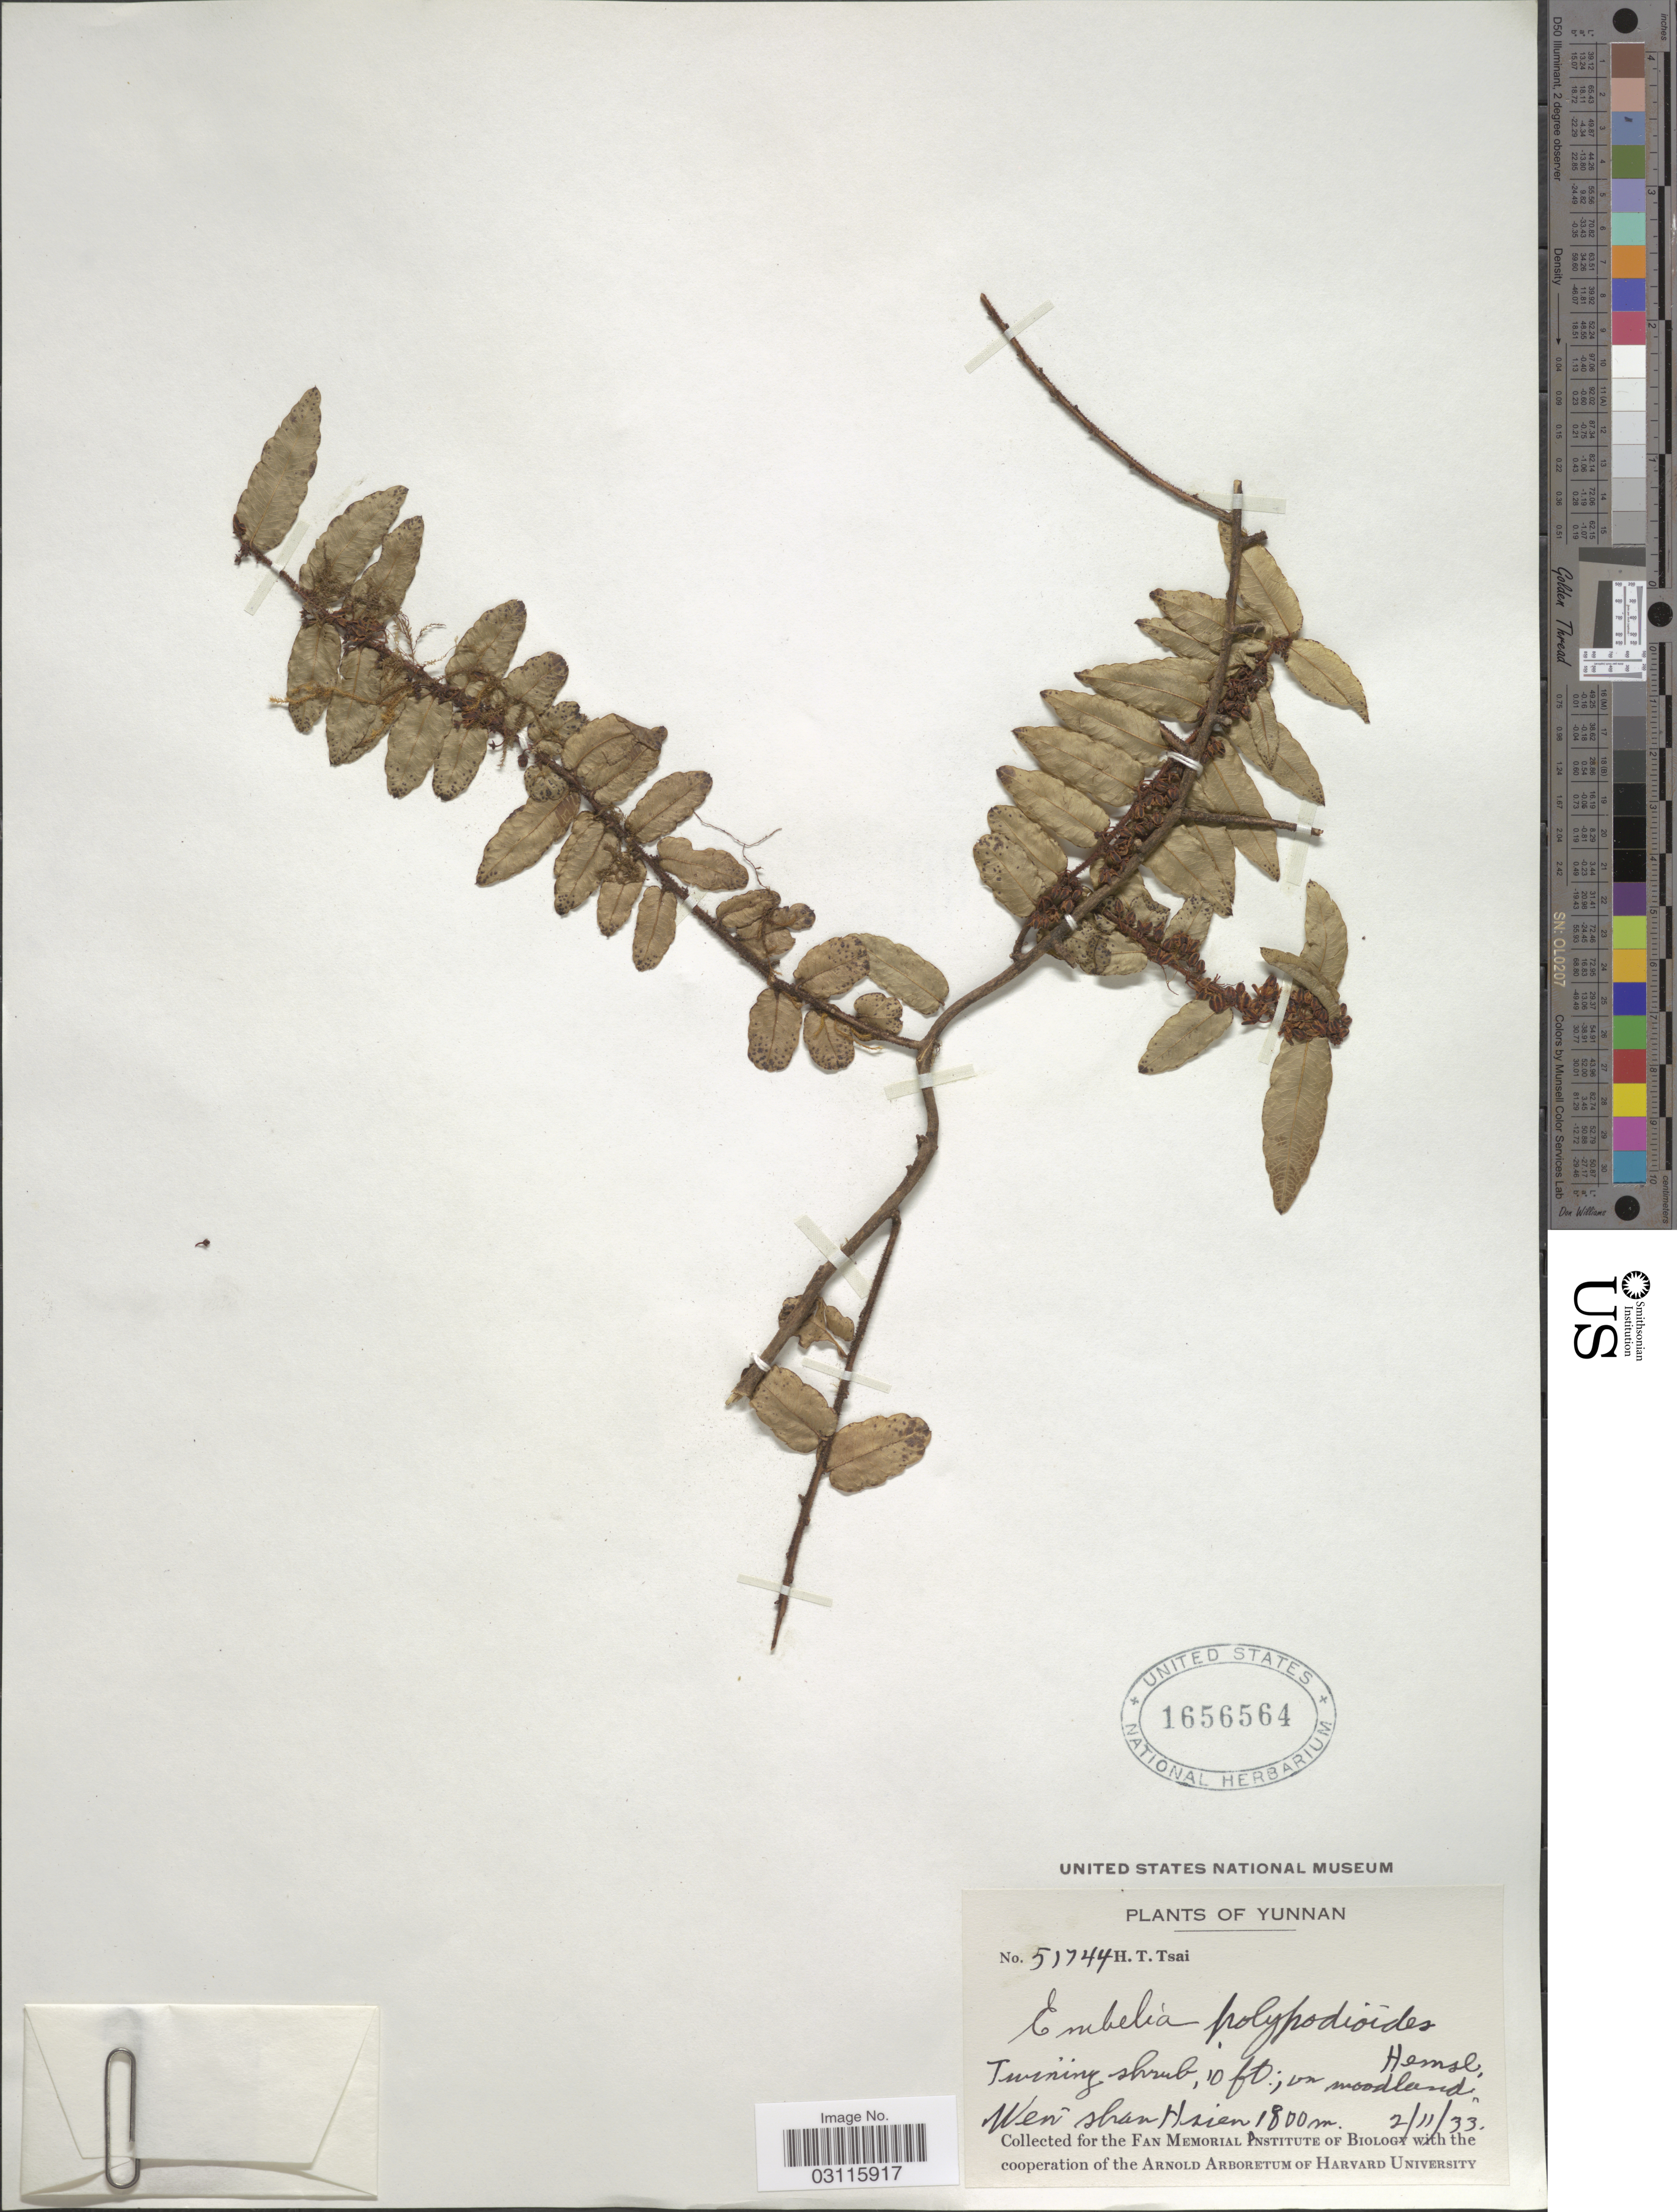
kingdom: Plantae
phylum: Tracheophyta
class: Magnoliopsida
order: Ericales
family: Primulaceae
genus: Embelia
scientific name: Embelia polypodioides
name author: Hemsl. & Mez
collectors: H. Tsai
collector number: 51744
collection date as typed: Transcribed d/m/y: 2/11/33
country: China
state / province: Yunnan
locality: Twining shrub. Wen-shan Hsien.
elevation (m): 1800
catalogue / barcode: US 1656564